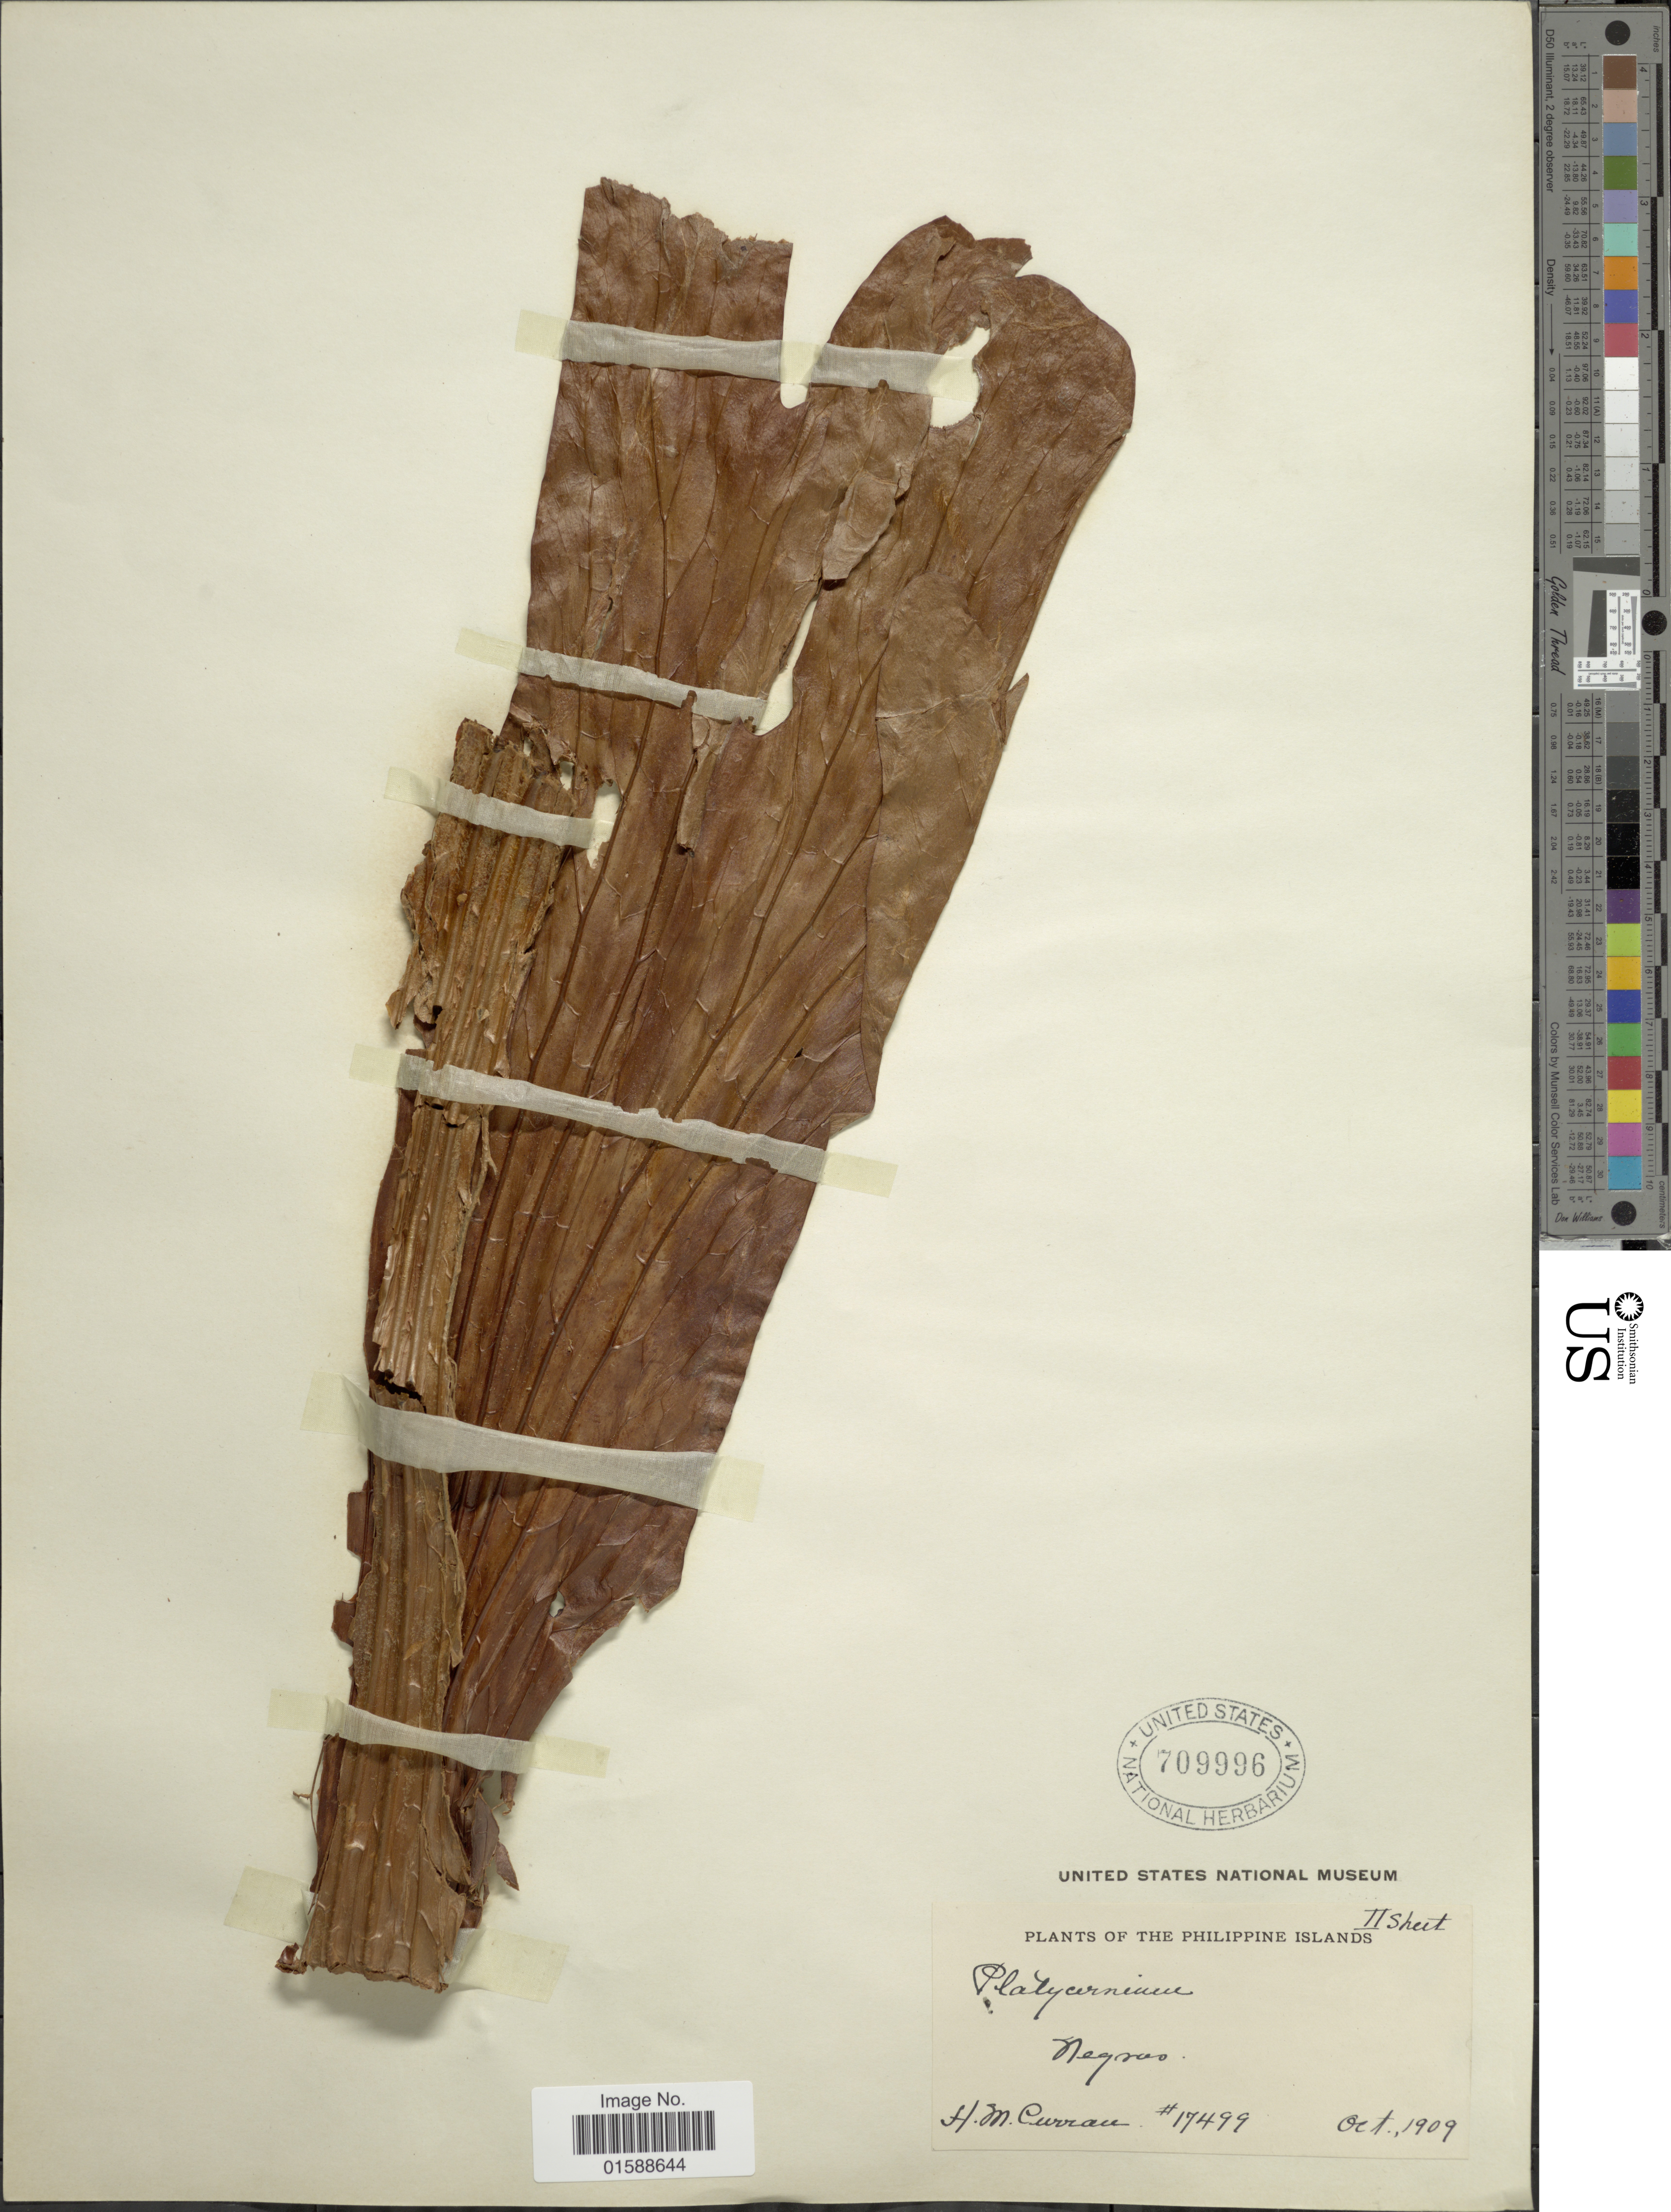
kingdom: Plantae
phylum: Tracheophyta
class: Polypodiopsida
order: Polypodiales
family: Polypodiaceae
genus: Platycerium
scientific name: Platycerium coronarium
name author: (K.D. Koenig ex O.F. Müll.) Desv.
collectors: H. M. Curran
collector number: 17499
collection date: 1909-10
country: Philippines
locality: Philippine Islands. Negros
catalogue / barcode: US 709996